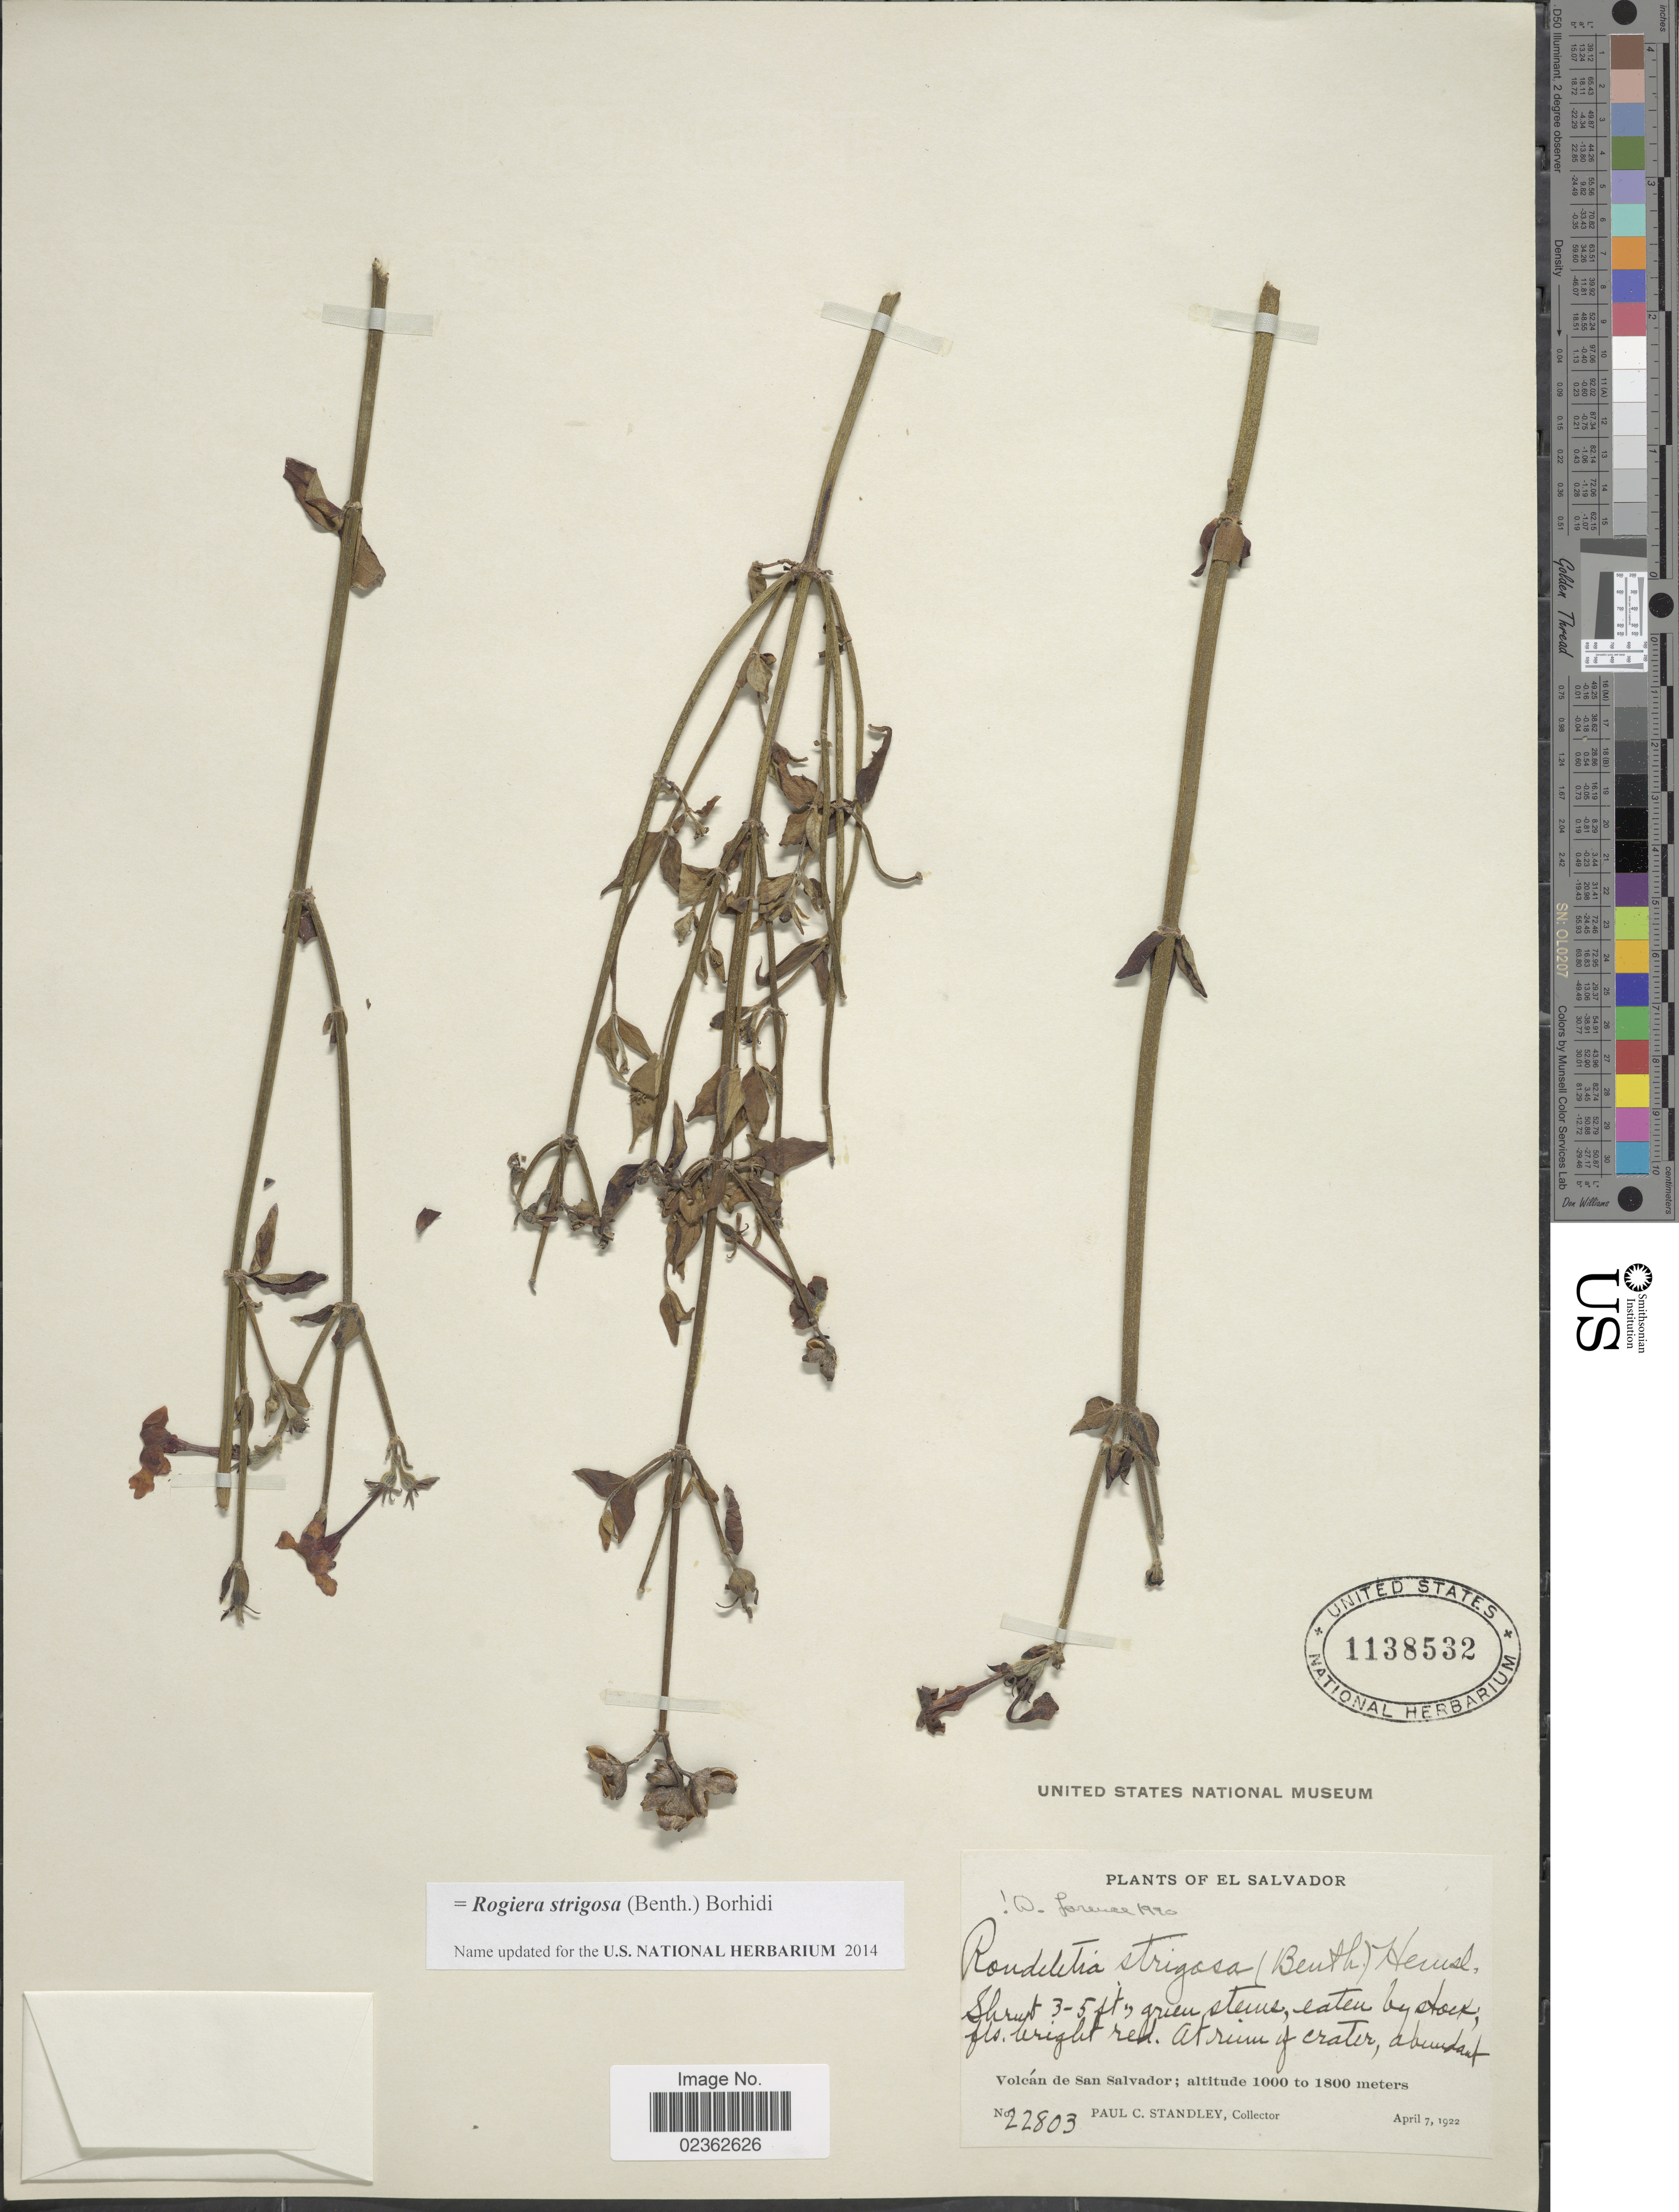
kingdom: Plantae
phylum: Tracheophyta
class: Magnoliopsida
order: Gentianales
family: Rubiaceae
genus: Rogiera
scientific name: Rogiera strigosa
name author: (Benth.) Borhidi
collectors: P. C. Standley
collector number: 22803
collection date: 1922-04-07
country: El Salvador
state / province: San Salvador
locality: At ruin of crater, abundant, Volcan de San Salvador.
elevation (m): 1000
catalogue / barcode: US 1138532